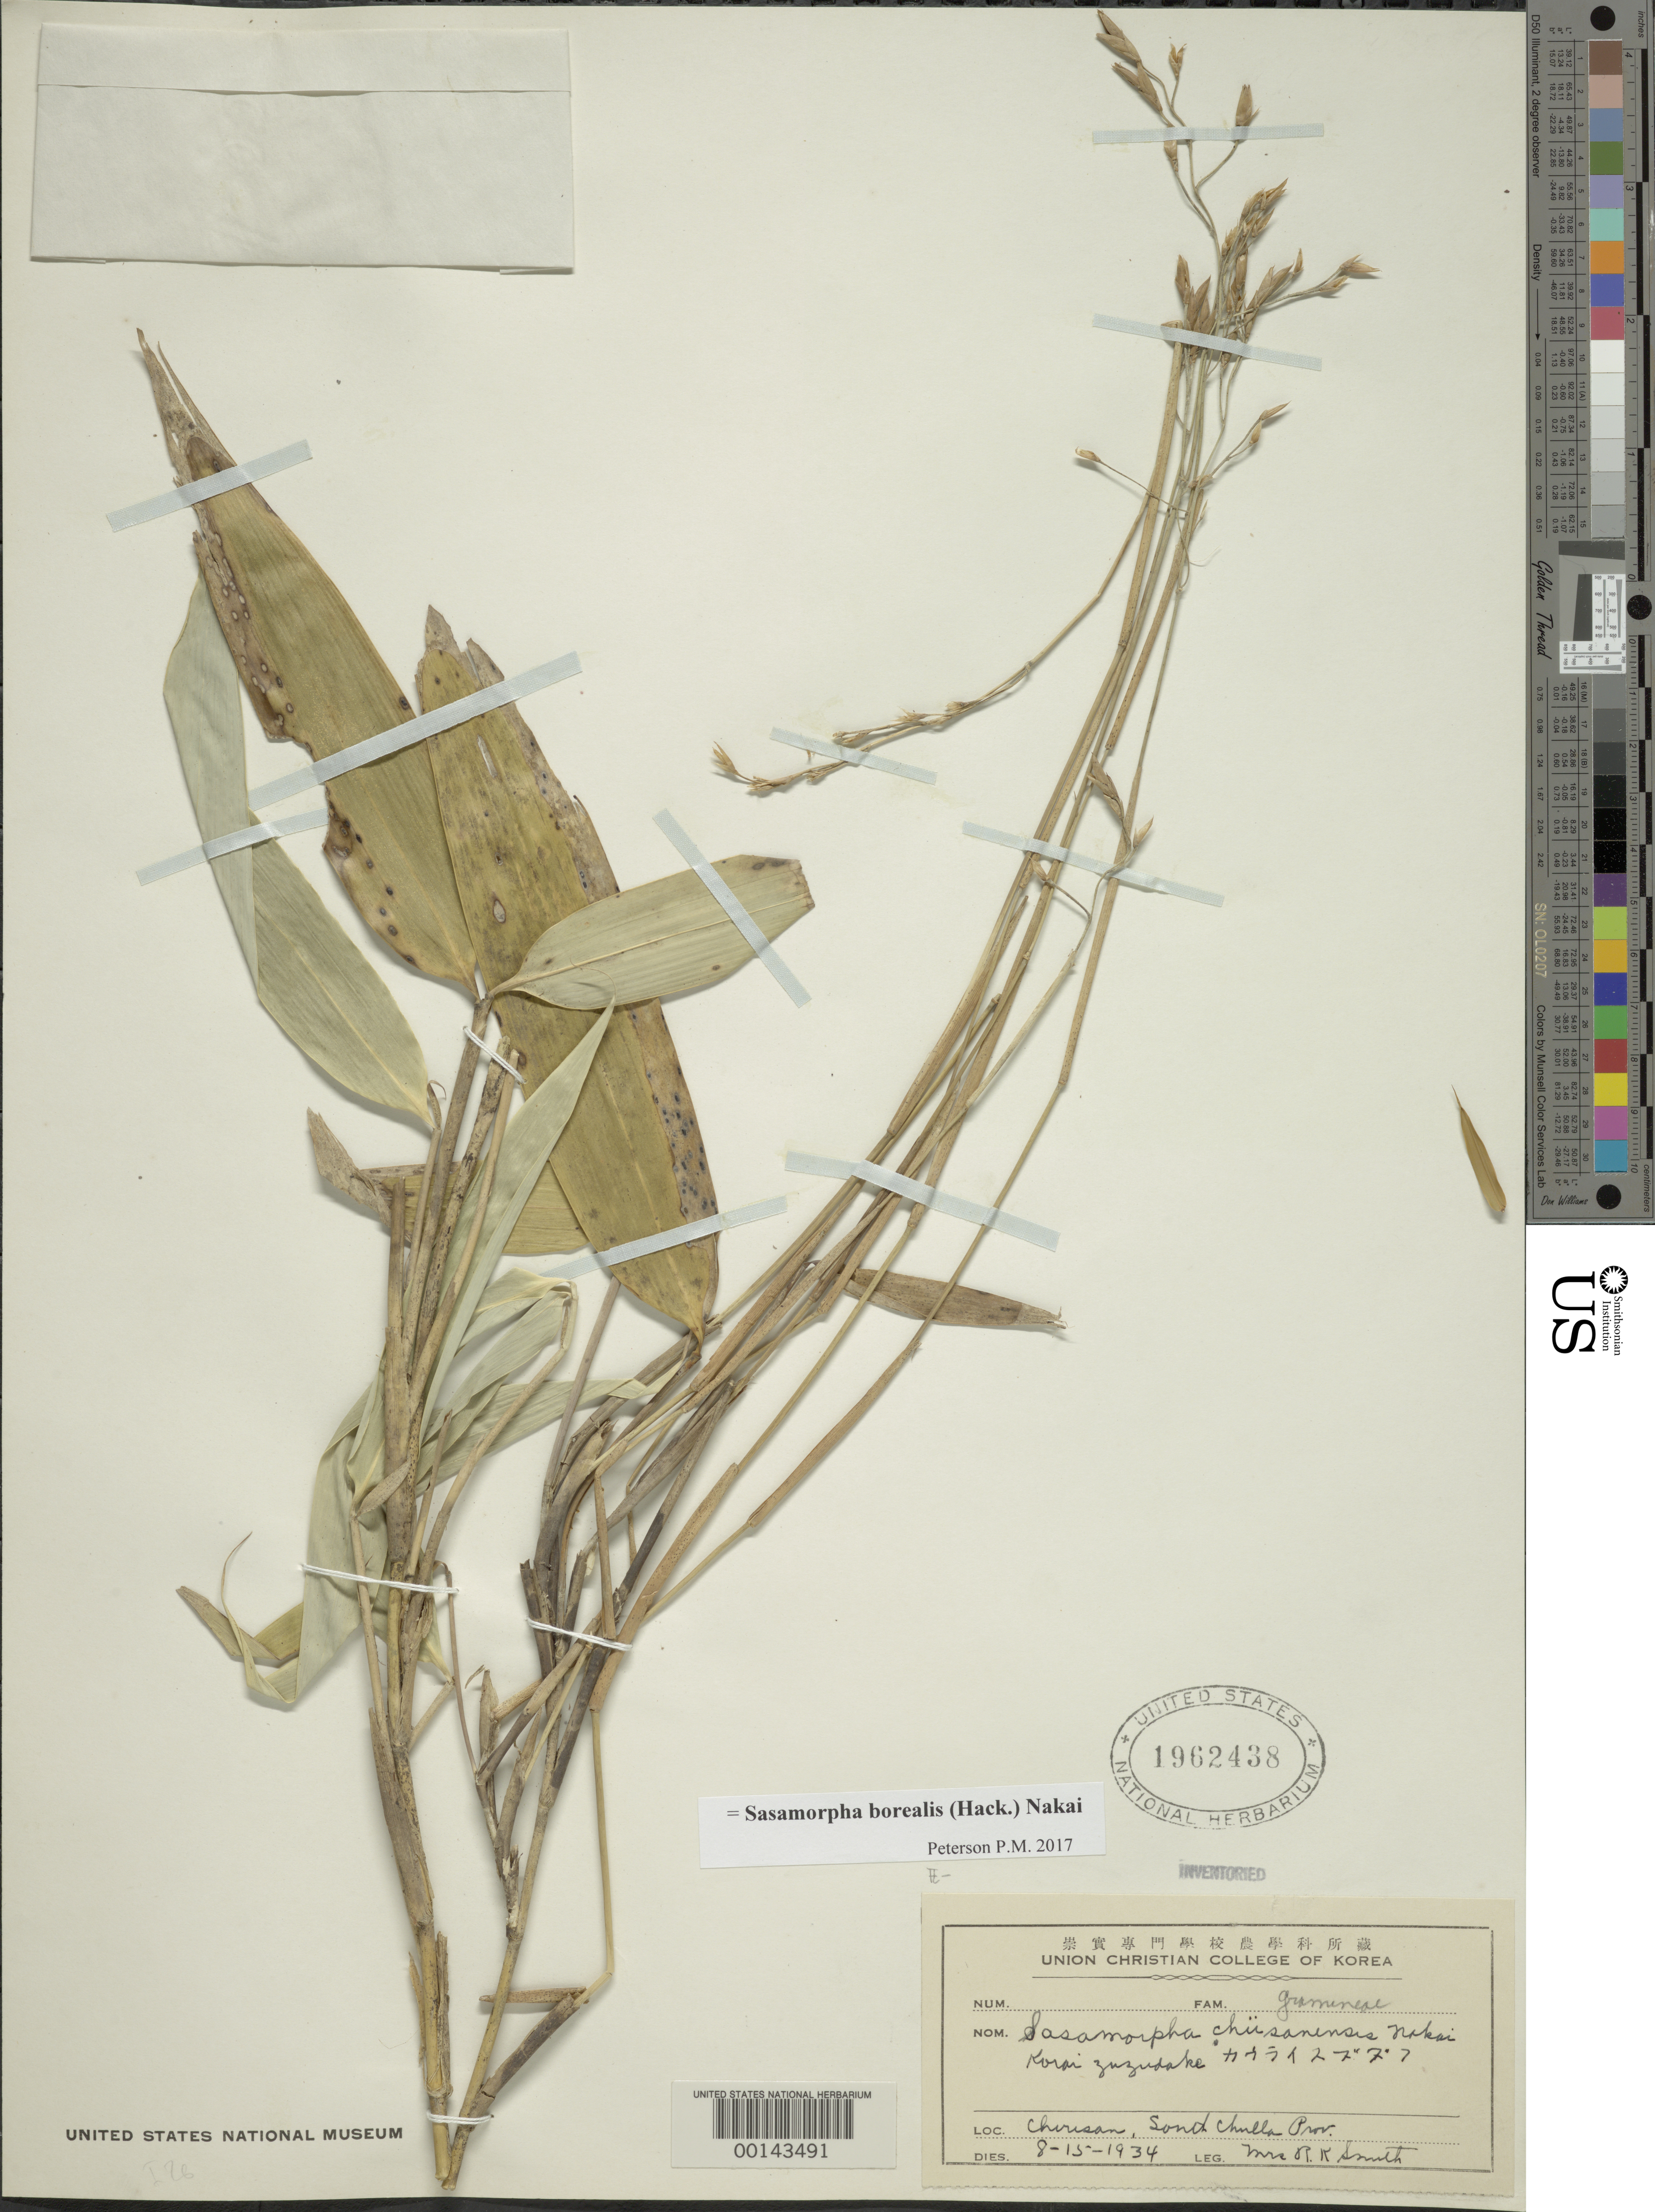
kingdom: Plantae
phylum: Tracheophyta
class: Liliopsida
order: Poales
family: Poaceae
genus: Sasa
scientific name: Sasa chiisanensis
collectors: R. Smith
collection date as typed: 15 Aug 1934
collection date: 1934-08-15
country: South Korea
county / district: Kyongsang-namdo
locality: Chirisan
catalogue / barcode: US 1962438